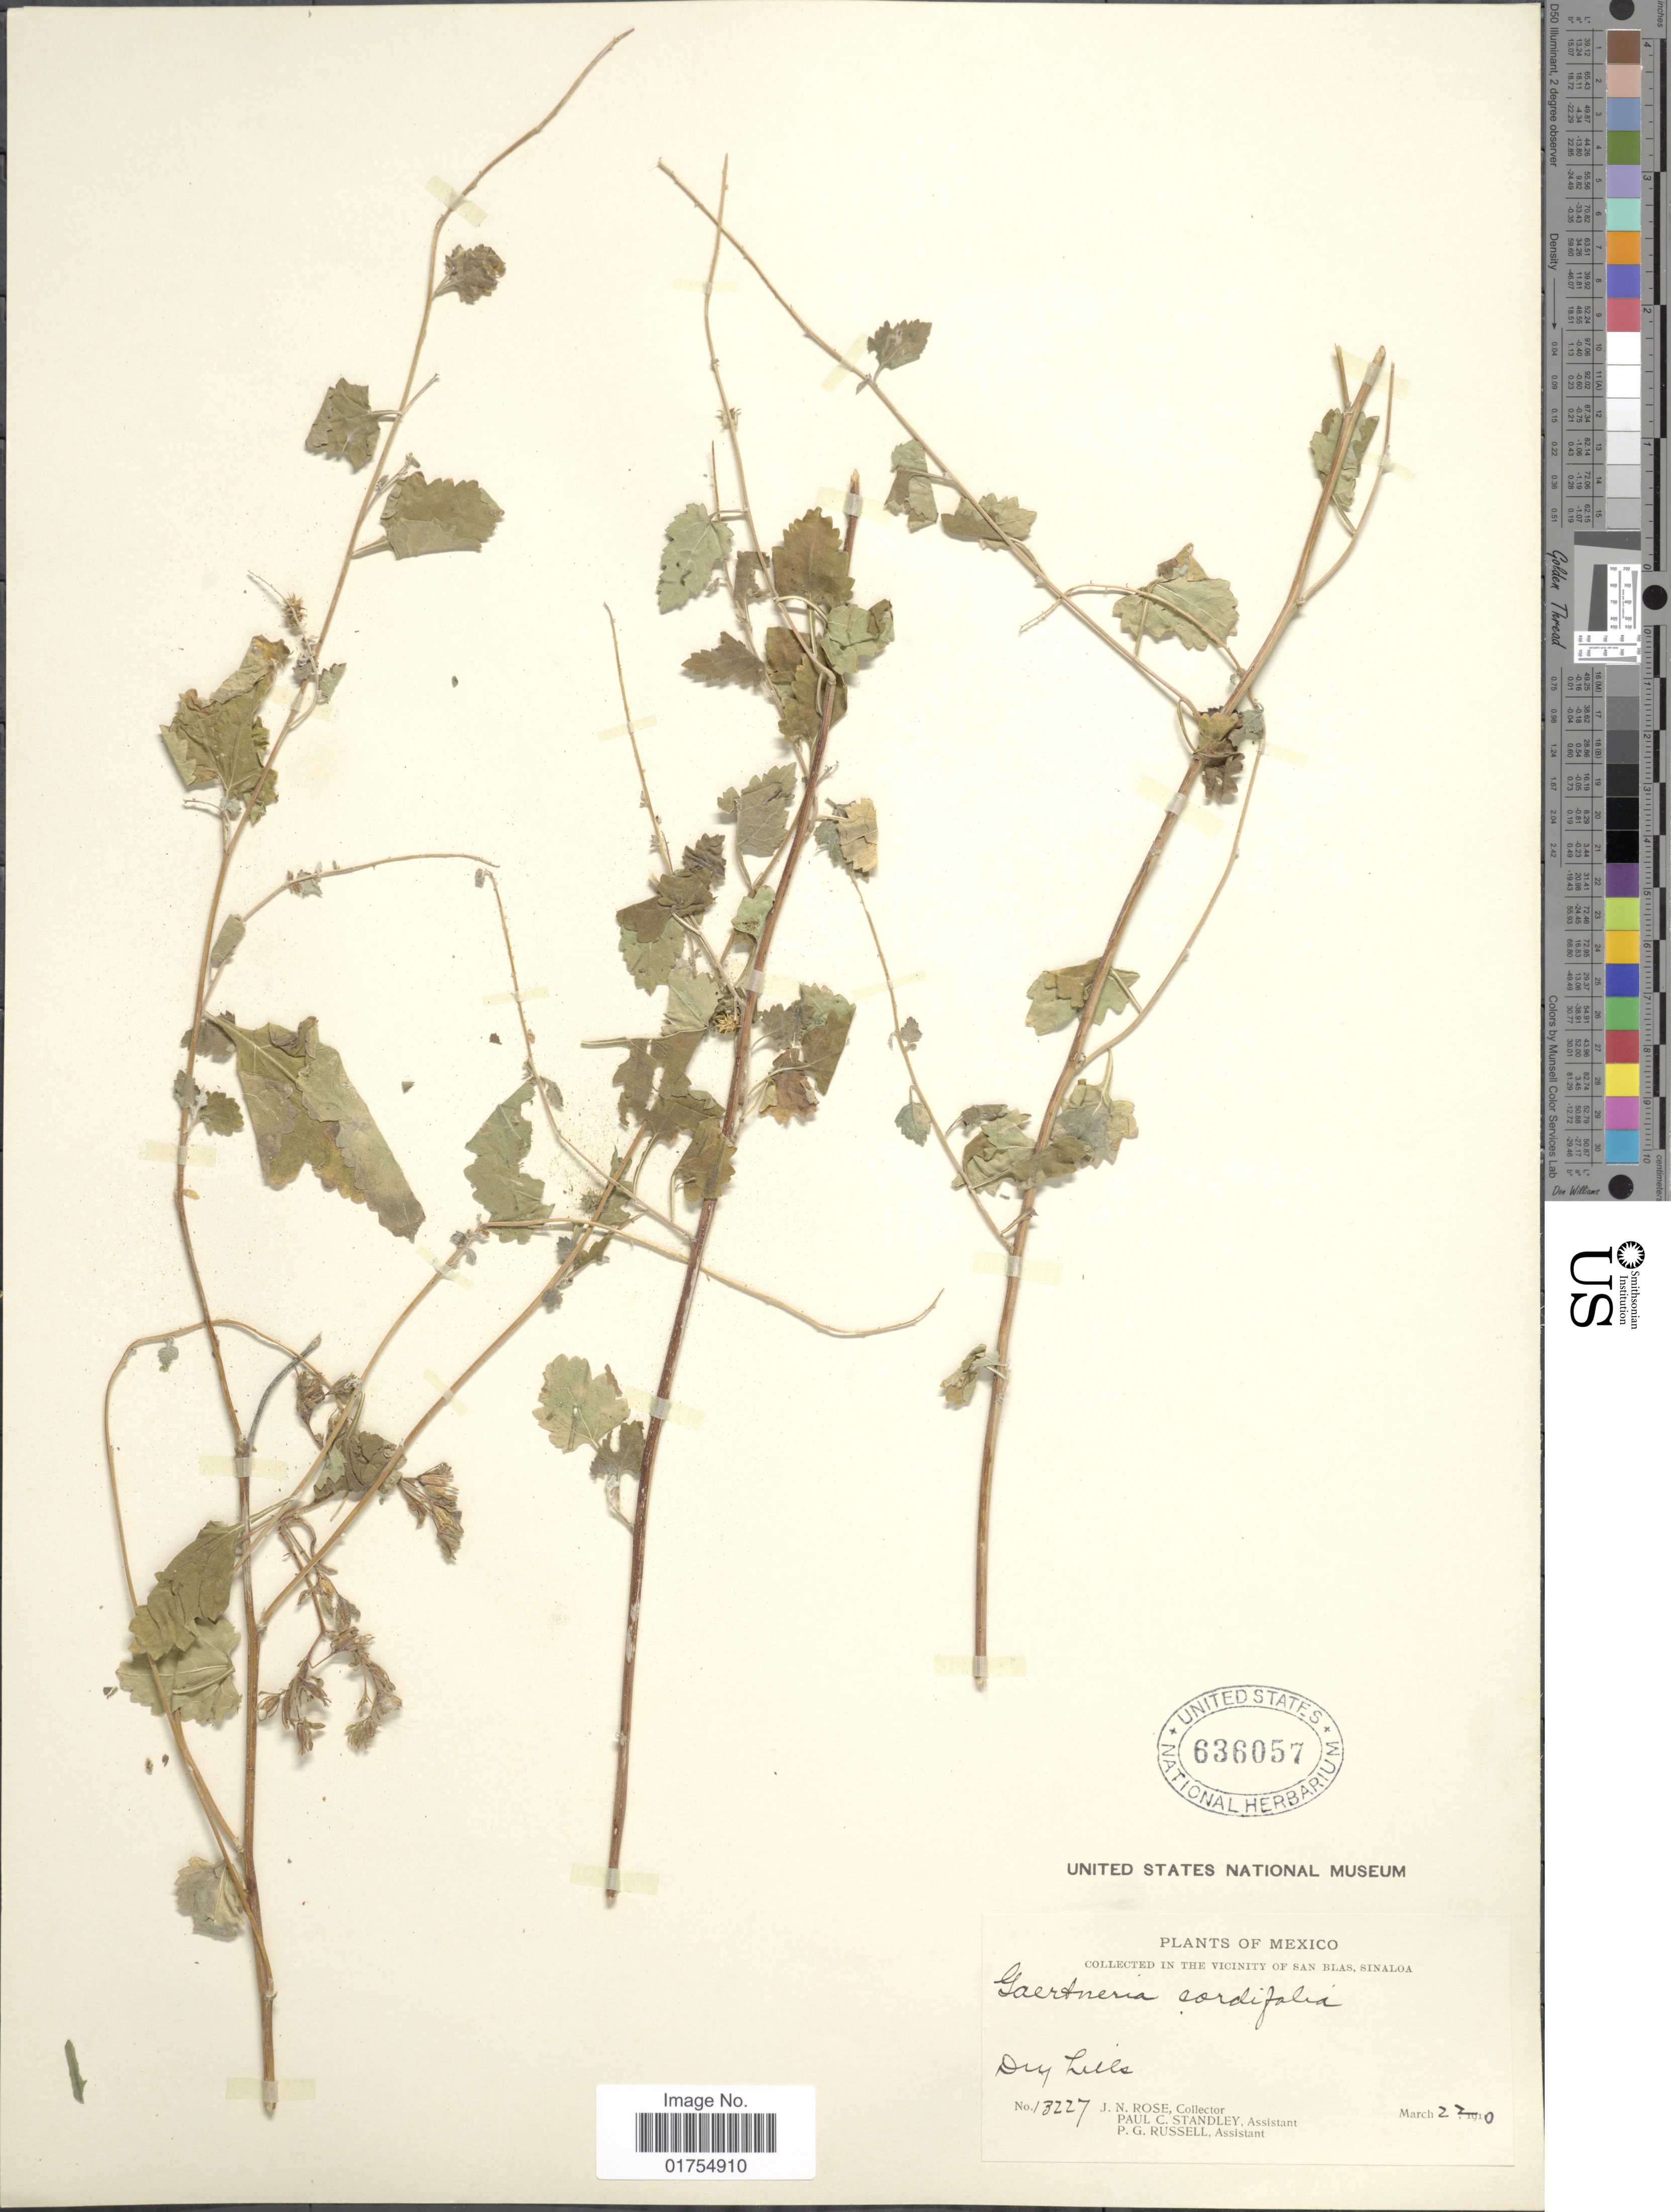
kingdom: Plantae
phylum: Tracheophyta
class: Magnoliopsida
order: Asterales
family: Asteraceae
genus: Franseria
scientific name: Franseria cordifolia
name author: A. Gray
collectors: J. N. Rose, P. C. Standley & P. G. Russell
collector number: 13227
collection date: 1910-03-22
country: Mexico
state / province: Sinaloa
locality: Vicinity of San Blas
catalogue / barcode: US 636057